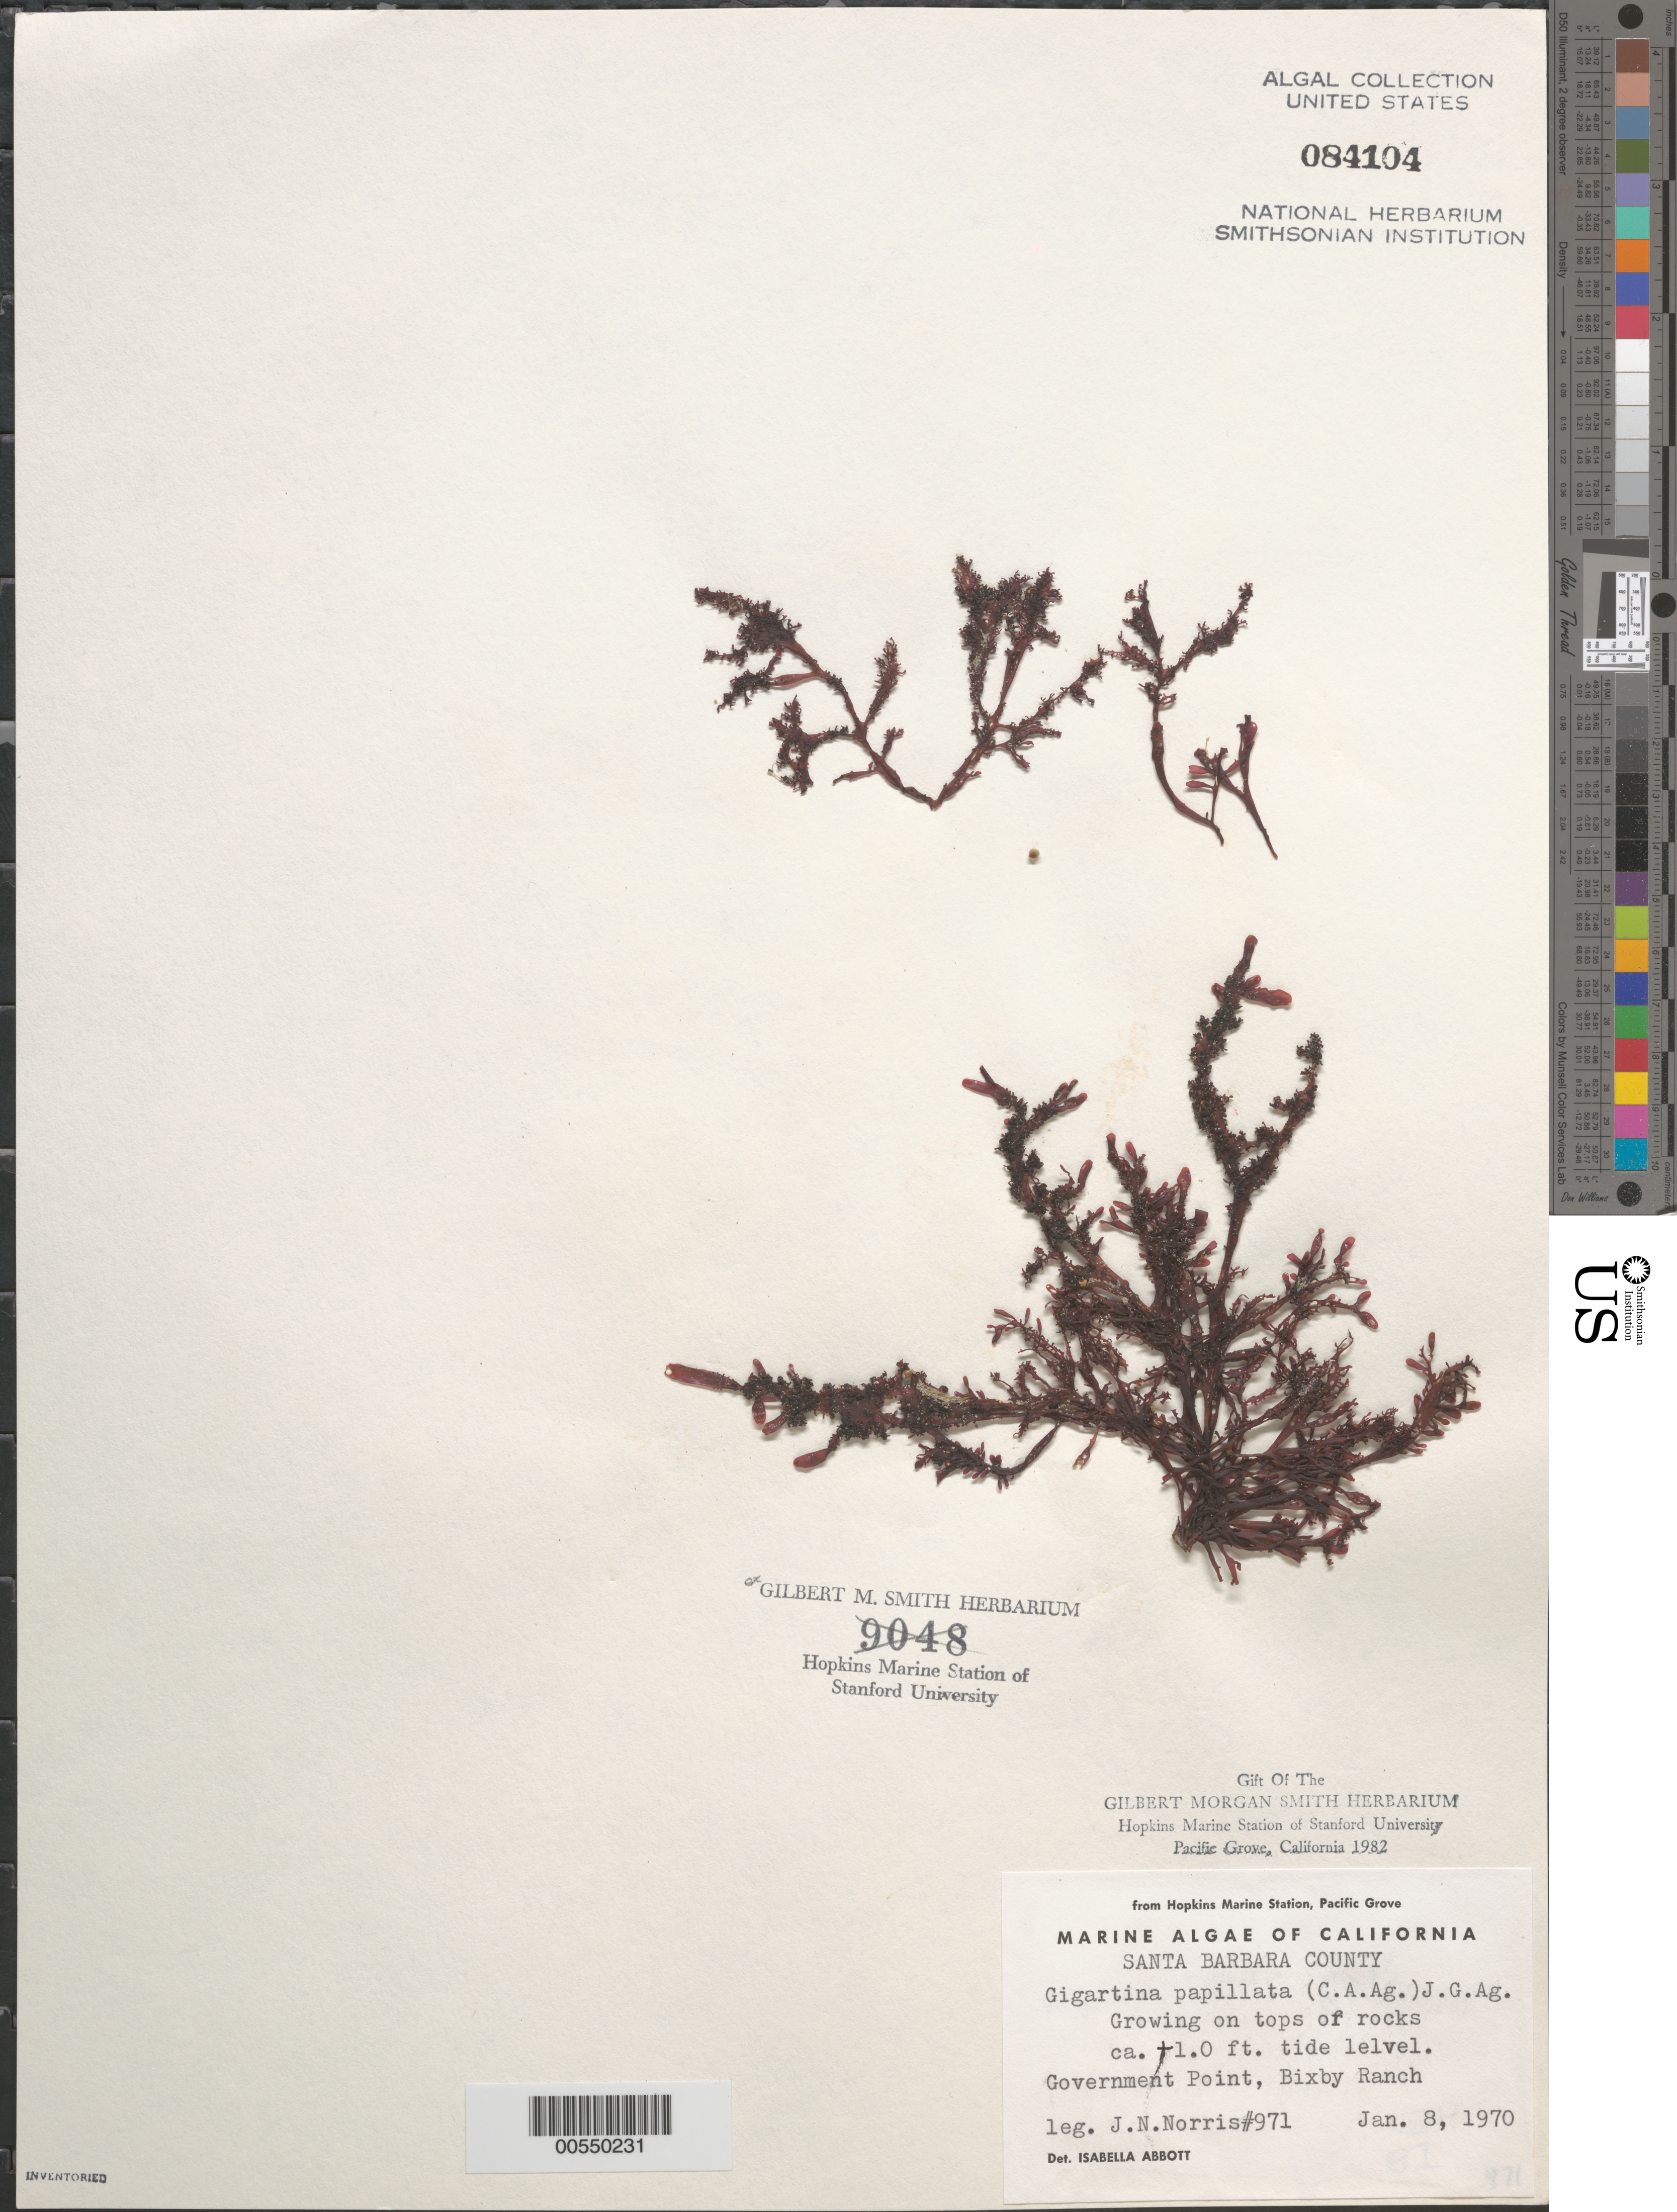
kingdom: Plantae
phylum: Rhodophyta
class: Florideophyceae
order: Gigartinales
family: Phyllophoraceae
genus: Mastocarpus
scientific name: Mastocarpus papillatus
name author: (C. Agardh) Kütz.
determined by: Algae name updating Project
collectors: J. N. Norris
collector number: JN-971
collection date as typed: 08 Jan 1970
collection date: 1970-01-08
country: United States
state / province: California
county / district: Santa Barbara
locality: Government Point, Bixby Ranch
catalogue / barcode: US 84104